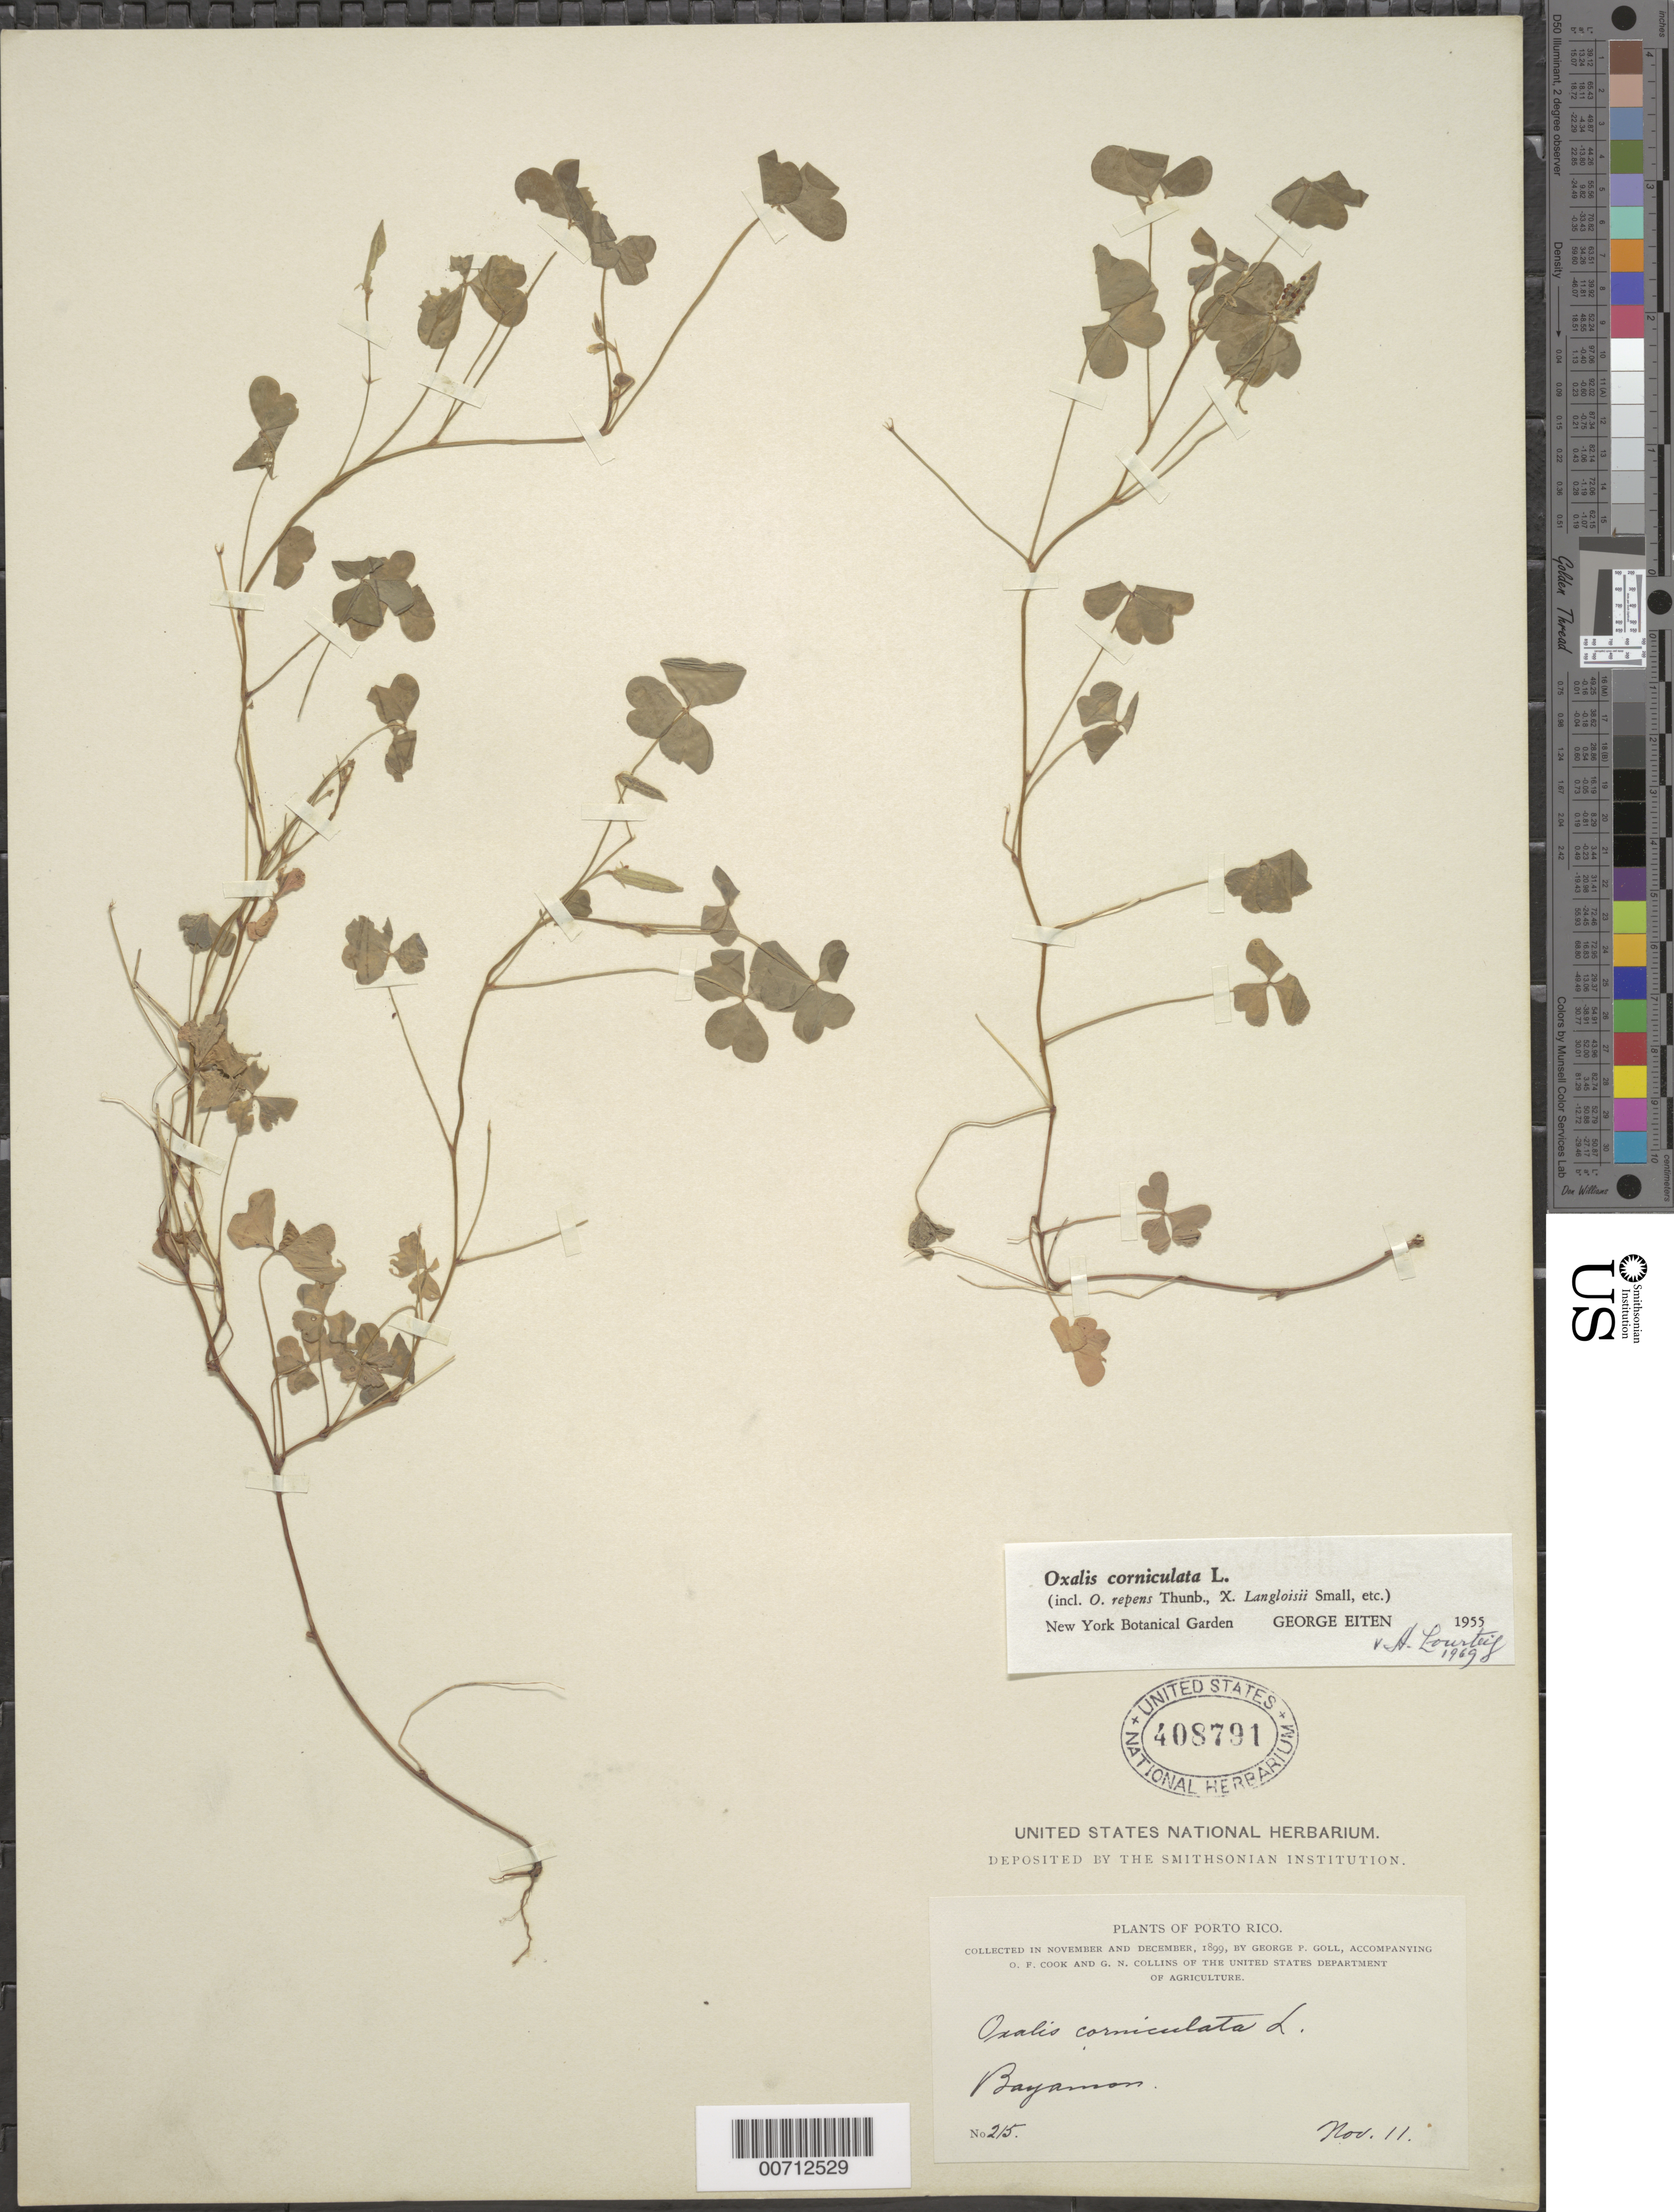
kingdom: Plantae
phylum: Tracheophyta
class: Magnoliopsida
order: Oxalidales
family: Oxalidaceae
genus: Oxalis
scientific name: Oxalis corniculata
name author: L.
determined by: Lourteig, A.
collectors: G. Goll, O. F. Cook & G. Collins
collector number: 215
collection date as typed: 11 Nov 1899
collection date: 1899-11-11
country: Puerto Rico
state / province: Bayamon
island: Greater Antilles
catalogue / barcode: US 408791